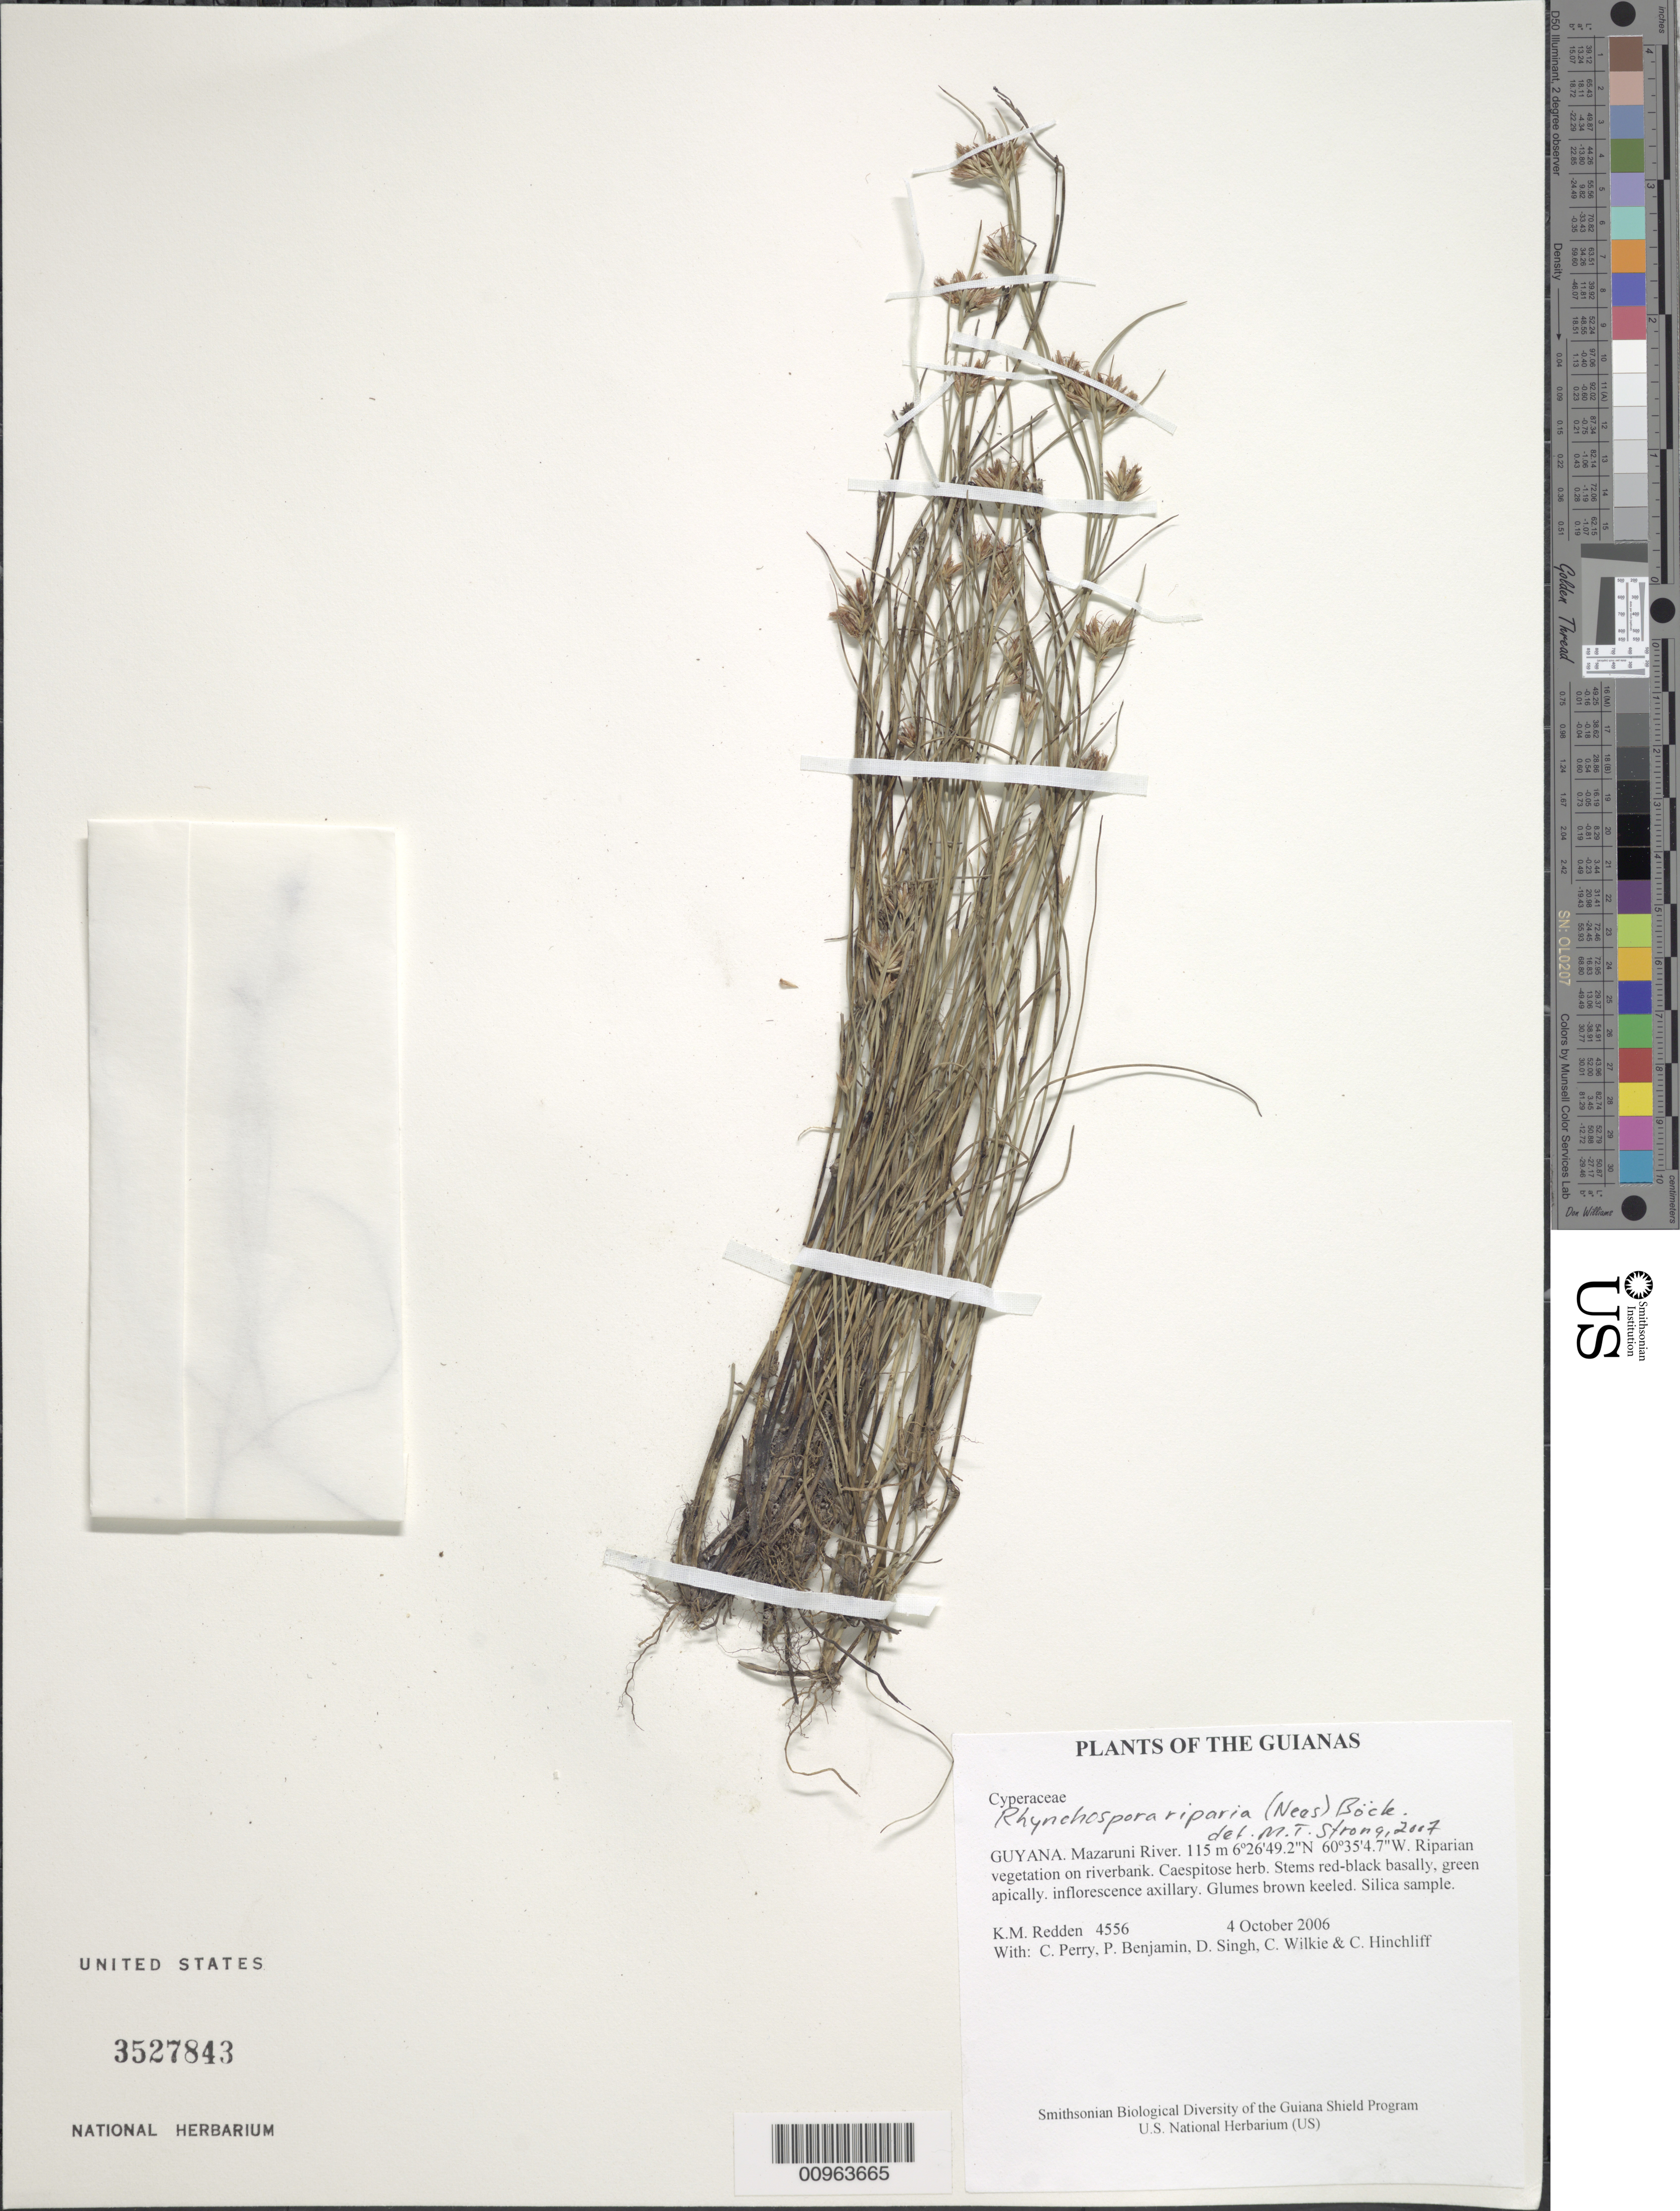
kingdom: Plantae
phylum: Tracheophyta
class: Liliopsida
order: Poales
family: Cyperaceae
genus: Rhynchospora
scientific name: Rhynchospora riparia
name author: (Nees) Boeckeler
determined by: Strong, M. T., (US), Smithsonian Institution - National Museum of Natural History (UNITED STATES)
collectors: K. M. Redden, C. Perry, P. Benjamin, D. Singh, C. Wilkie & C. E. Hinchliff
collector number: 4556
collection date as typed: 4 October 2006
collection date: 2006-10-04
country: Guyana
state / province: Cuyuni-Mazaruni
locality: Mazaruni River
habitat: Riparian vegetation on riverbank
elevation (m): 115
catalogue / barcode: US 3527843